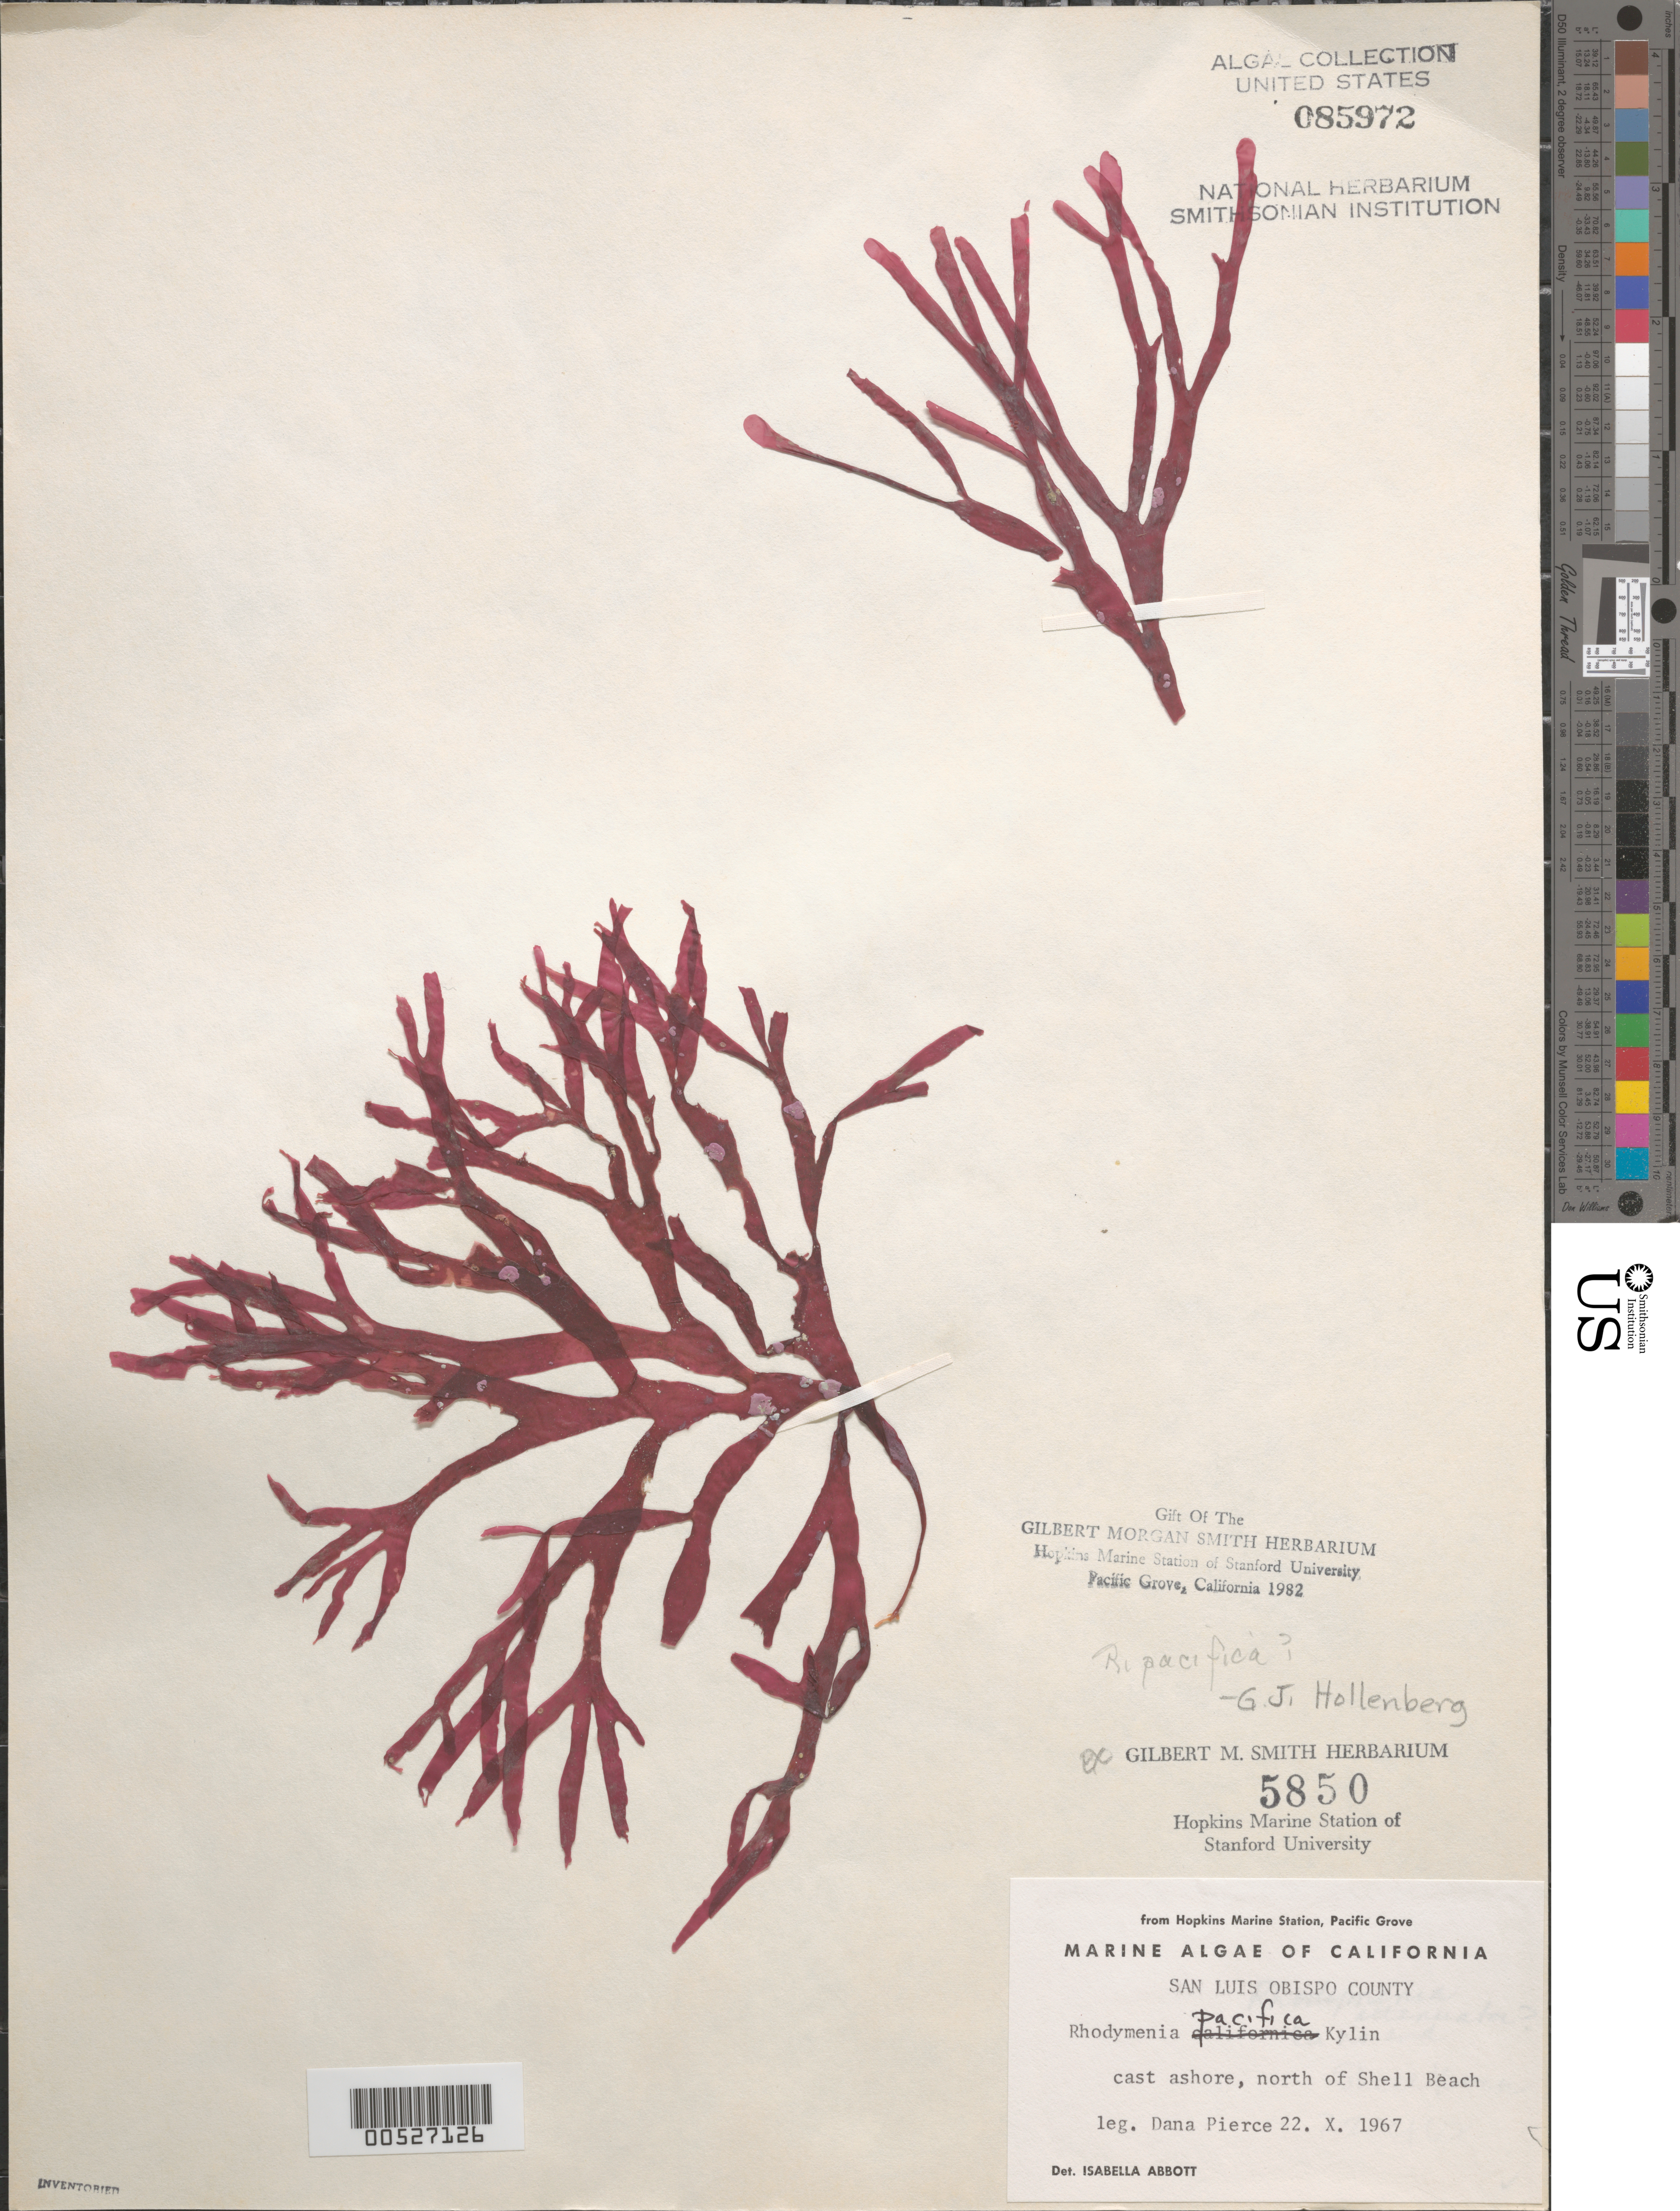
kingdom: Plantae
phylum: Rhodophyta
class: Florideophyceae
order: Rhodymeniales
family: Rhodymeniaceae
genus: Rhodymenia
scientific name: Rhodymenia pacifica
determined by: Hollenberg, George J.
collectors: D. Pierce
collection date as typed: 22 Oct 1967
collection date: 1967-10-22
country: United States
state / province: California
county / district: San Luis Obispo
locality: North of Shell Beach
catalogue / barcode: US 85972